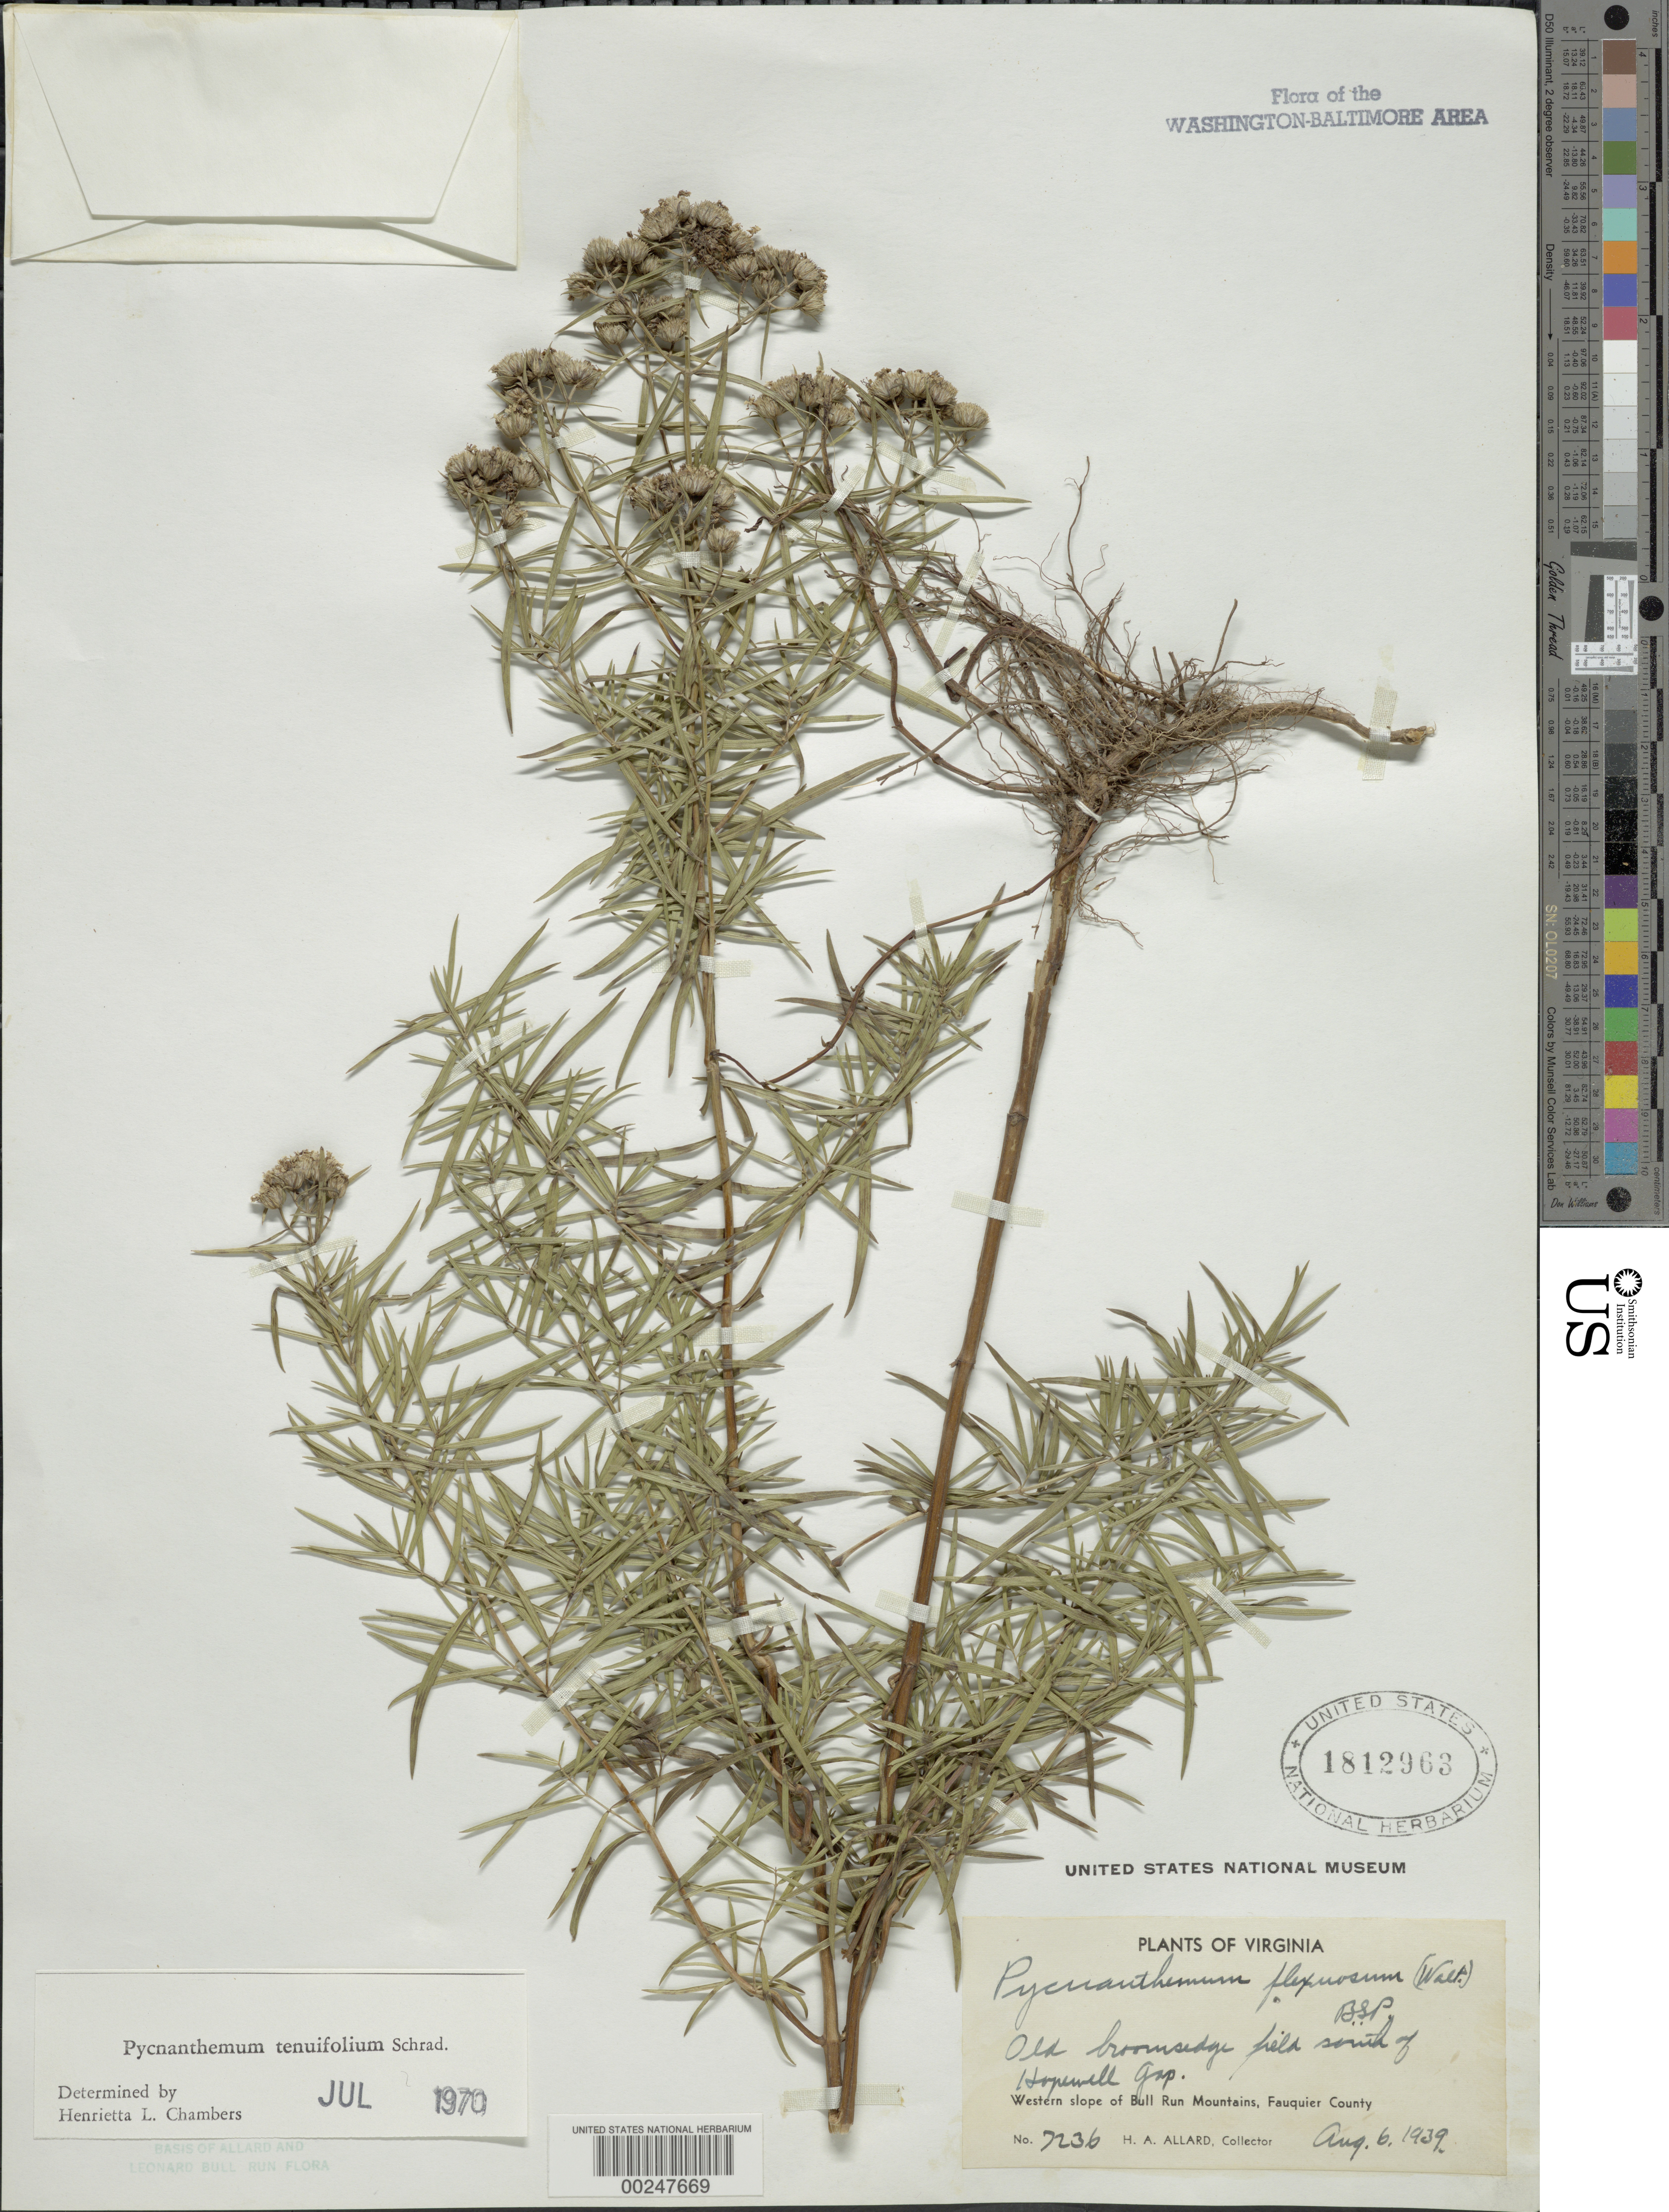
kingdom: Plantae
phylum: Tracheophyta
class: Magnoliopsida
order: Lamiales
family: Lamiaceae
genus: Pycnanthemum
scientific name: Pycnanthemum tenuifolium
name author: Schrad.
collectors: H. A. Allard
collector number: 7236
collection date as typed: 06 Aug 1939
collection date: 1939-08-06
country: United States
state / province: Virginia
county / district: Fauquier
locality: S of Hopewell Gap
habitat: Old broomsedge field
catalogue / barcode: US 1812963